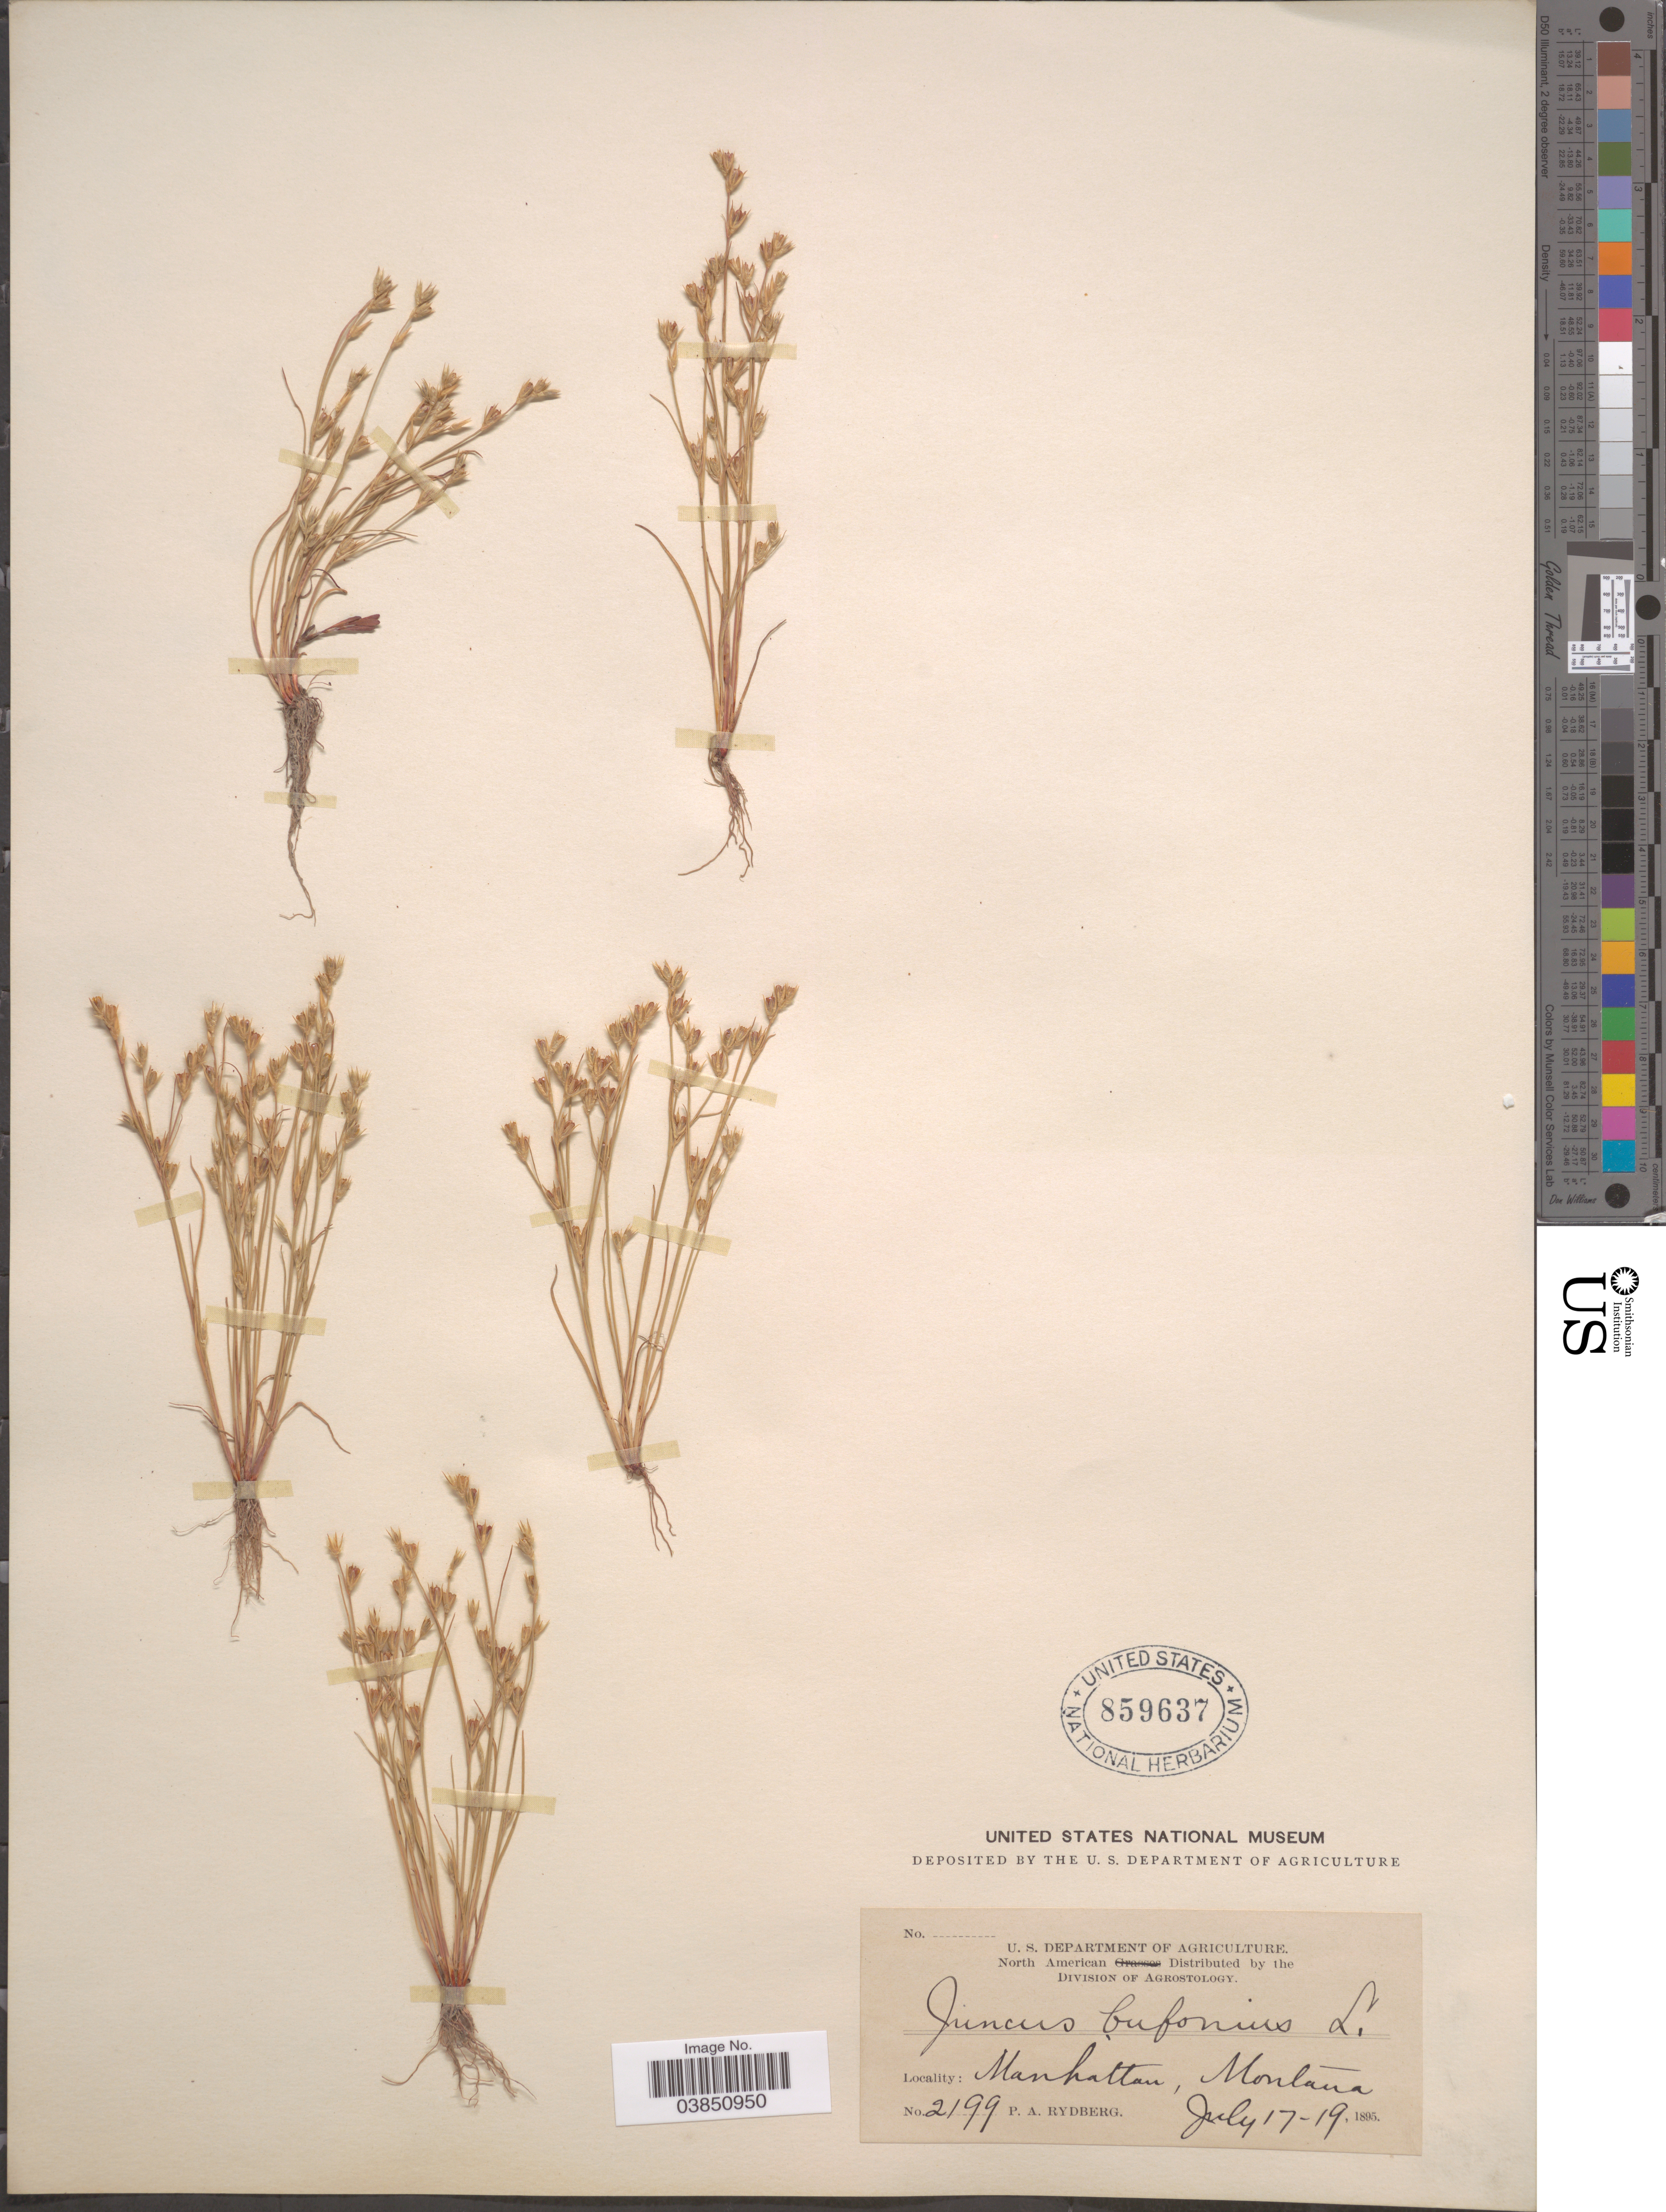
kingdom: Plantae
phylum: Tracheophyta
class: Liliopsida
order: Poales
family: Juncaceae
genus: Juncus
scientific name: Juncus bufonius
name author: L.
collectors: P. A. Rydberg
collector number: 2199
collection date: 1895-07-17/1895-07-19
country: United States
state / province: Montana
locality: Manhattan.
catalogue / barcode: US 859637